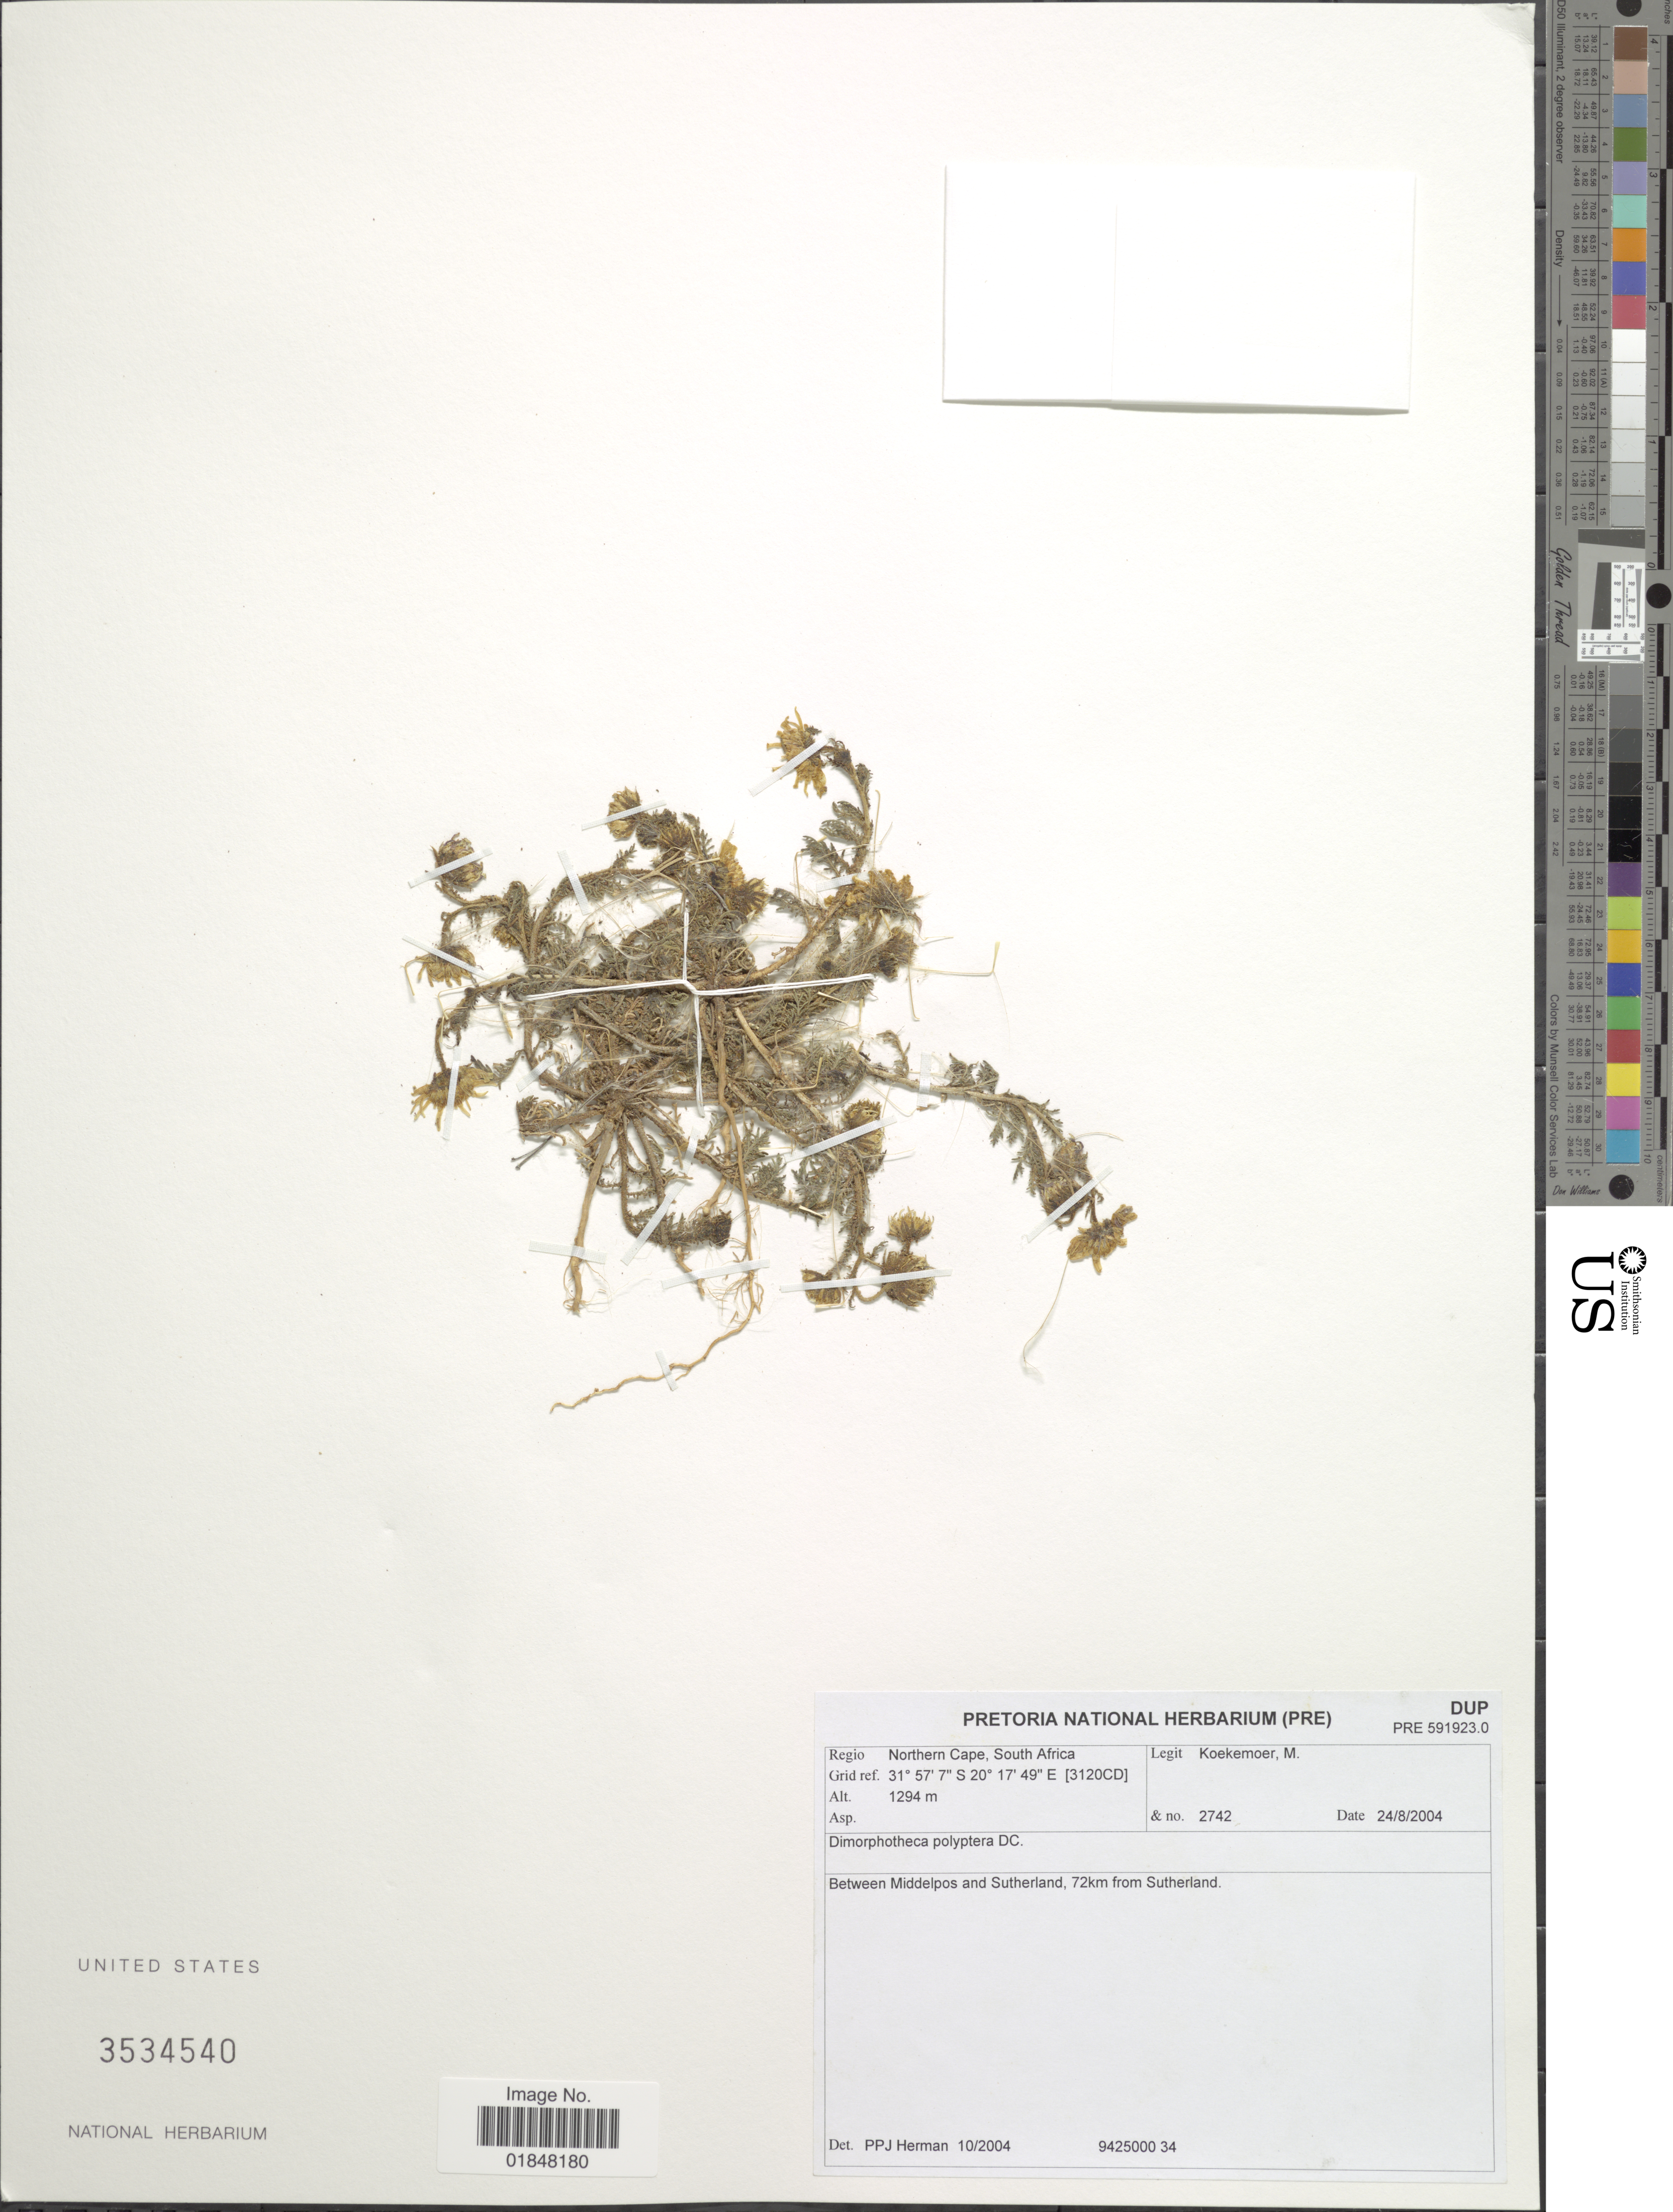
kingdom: Plantae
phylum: Tracheophyta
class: Magnoliopsida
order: Asterales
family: Asteraceae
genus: Osteospermum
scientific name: Osteospermum polypterum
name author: (DC.) Sadler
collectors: M. Koekemoer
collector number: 2742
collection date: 2004-08-24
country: South Africa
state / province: Northern Cape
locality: Between Middelpos and Sutherland, 72 km from Sutherland (3120CD)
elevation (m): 1294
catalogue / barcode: US 3534540